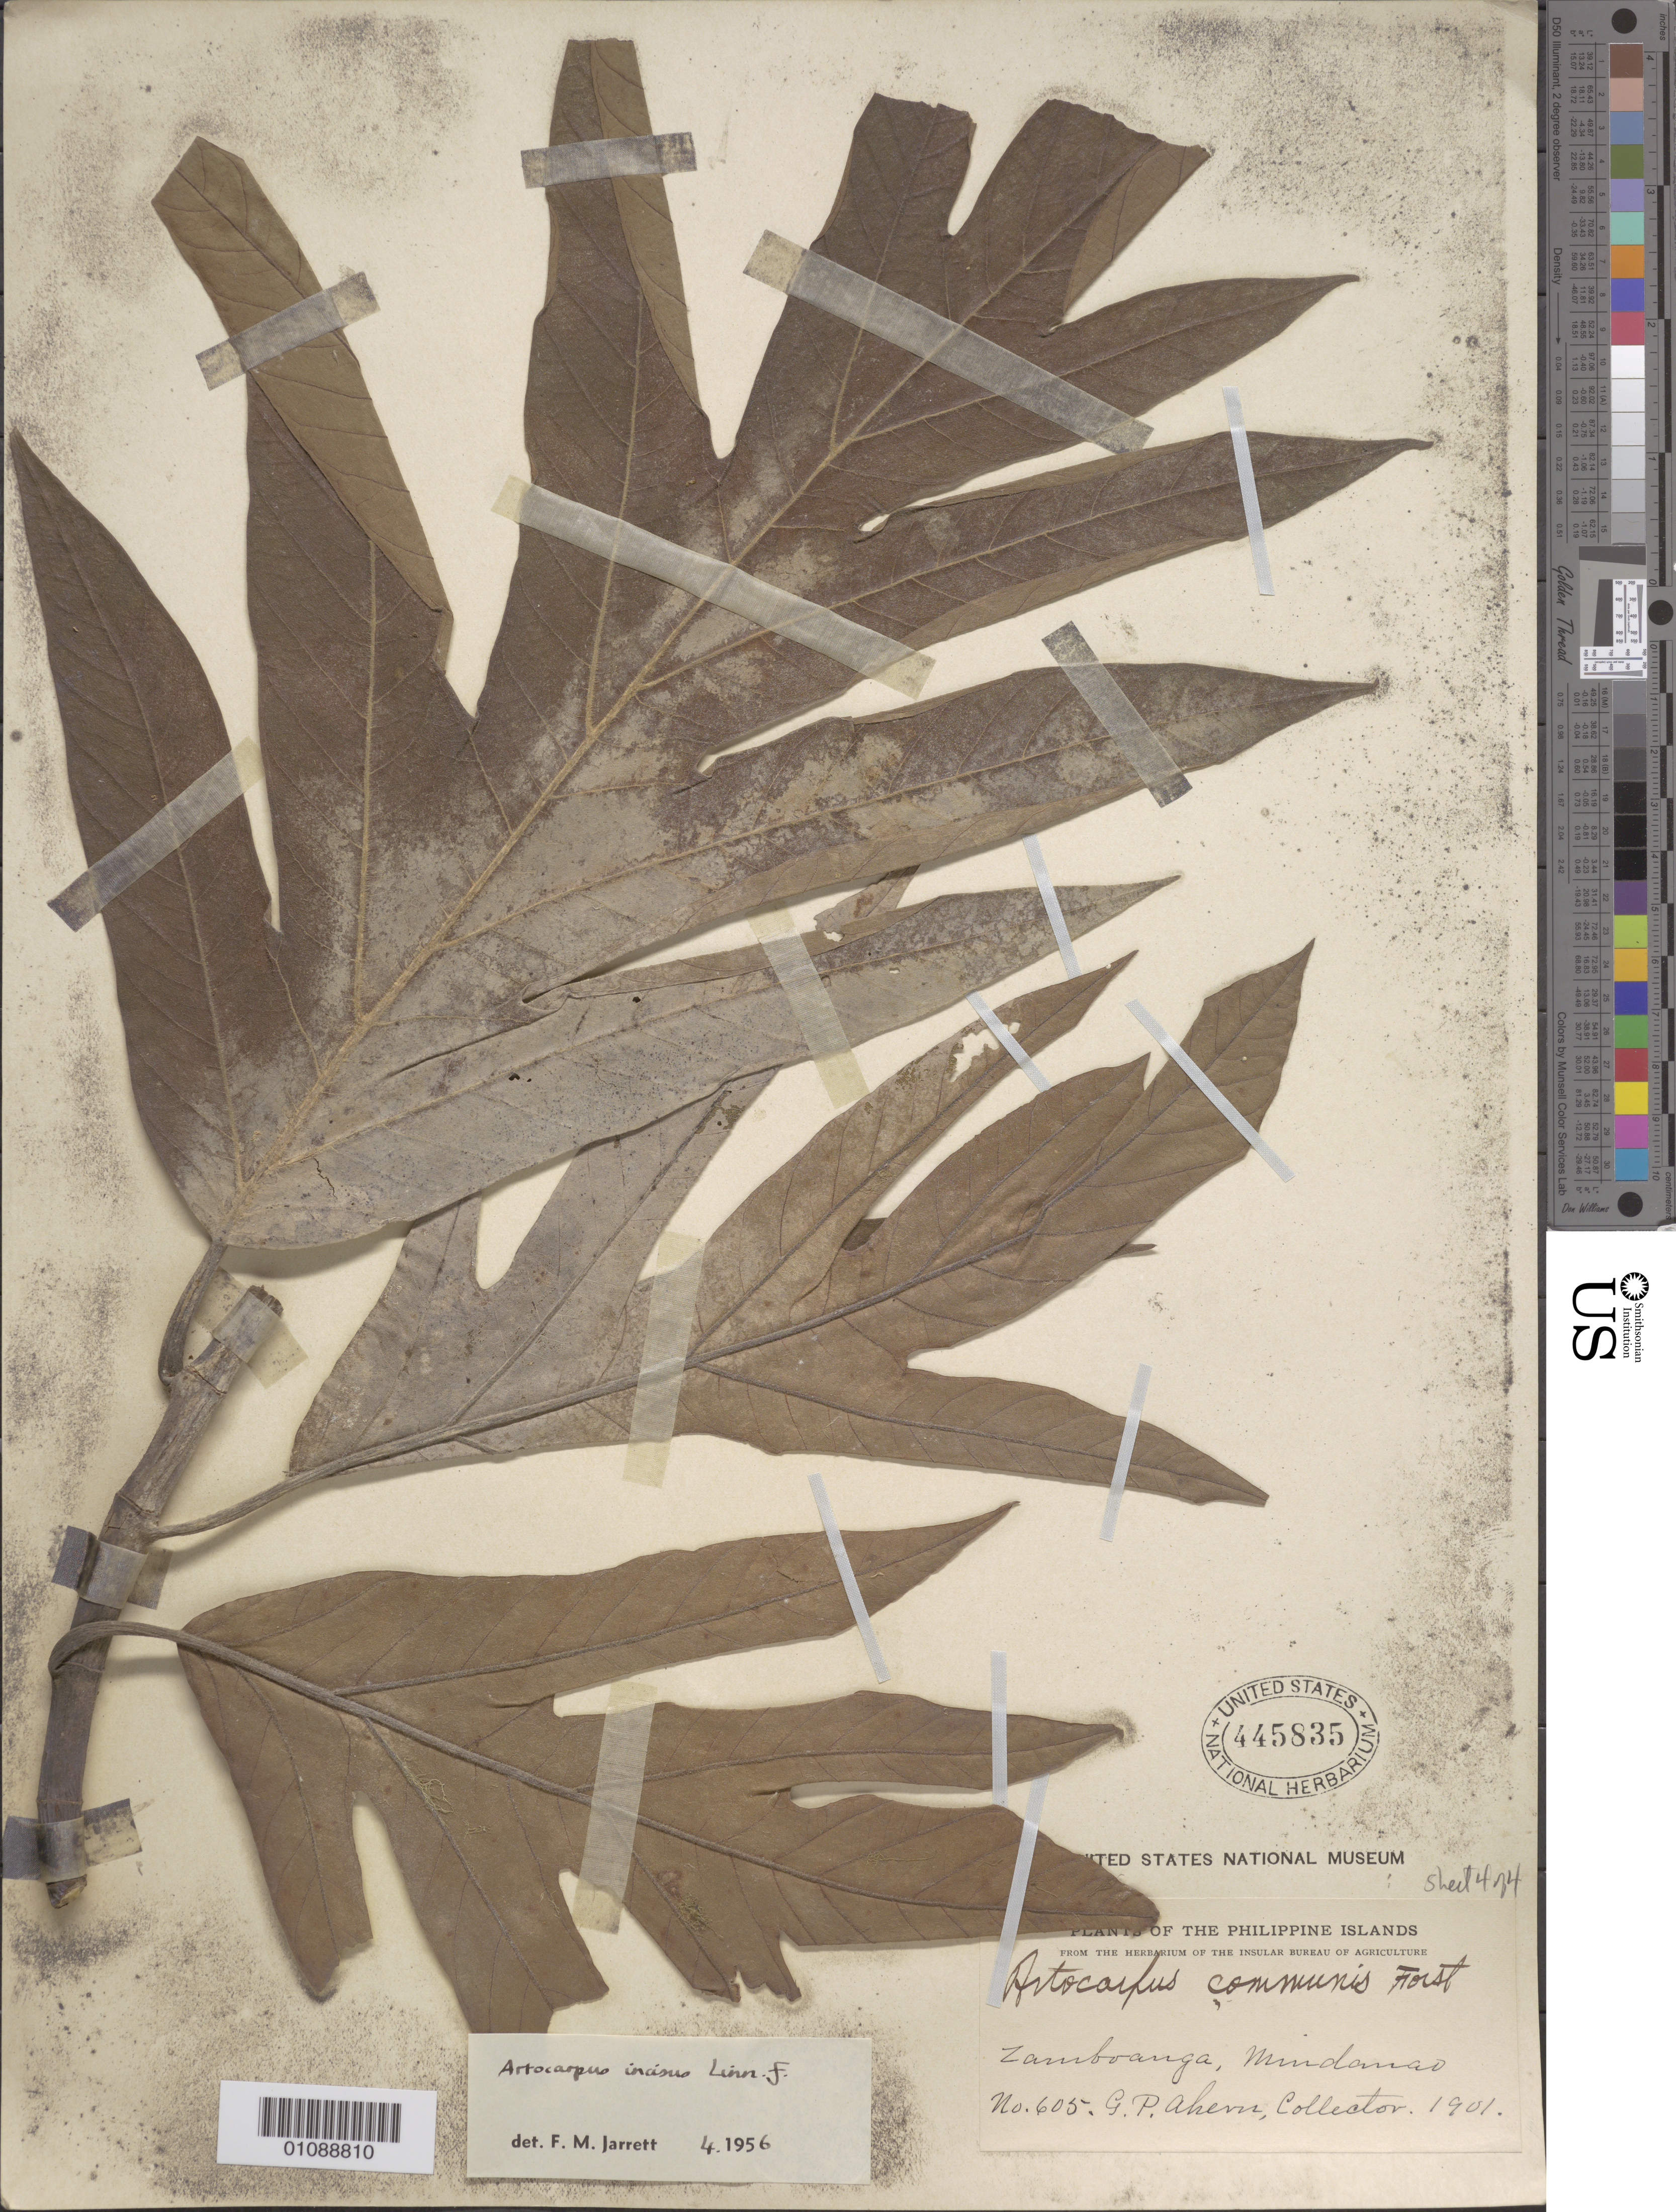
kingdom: Plantae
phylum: Tracheophyta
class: Magnoliopsida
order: Rosales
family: Moraceae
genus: Artocarpus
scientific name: Artocarpus altilis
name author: (Parkinson) Fosberg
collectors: G. Ahern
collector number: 605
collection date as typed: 1901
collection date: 1901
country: Philippines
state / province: Zamboanga Peninsula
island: Mindanao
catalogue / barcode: US 445835